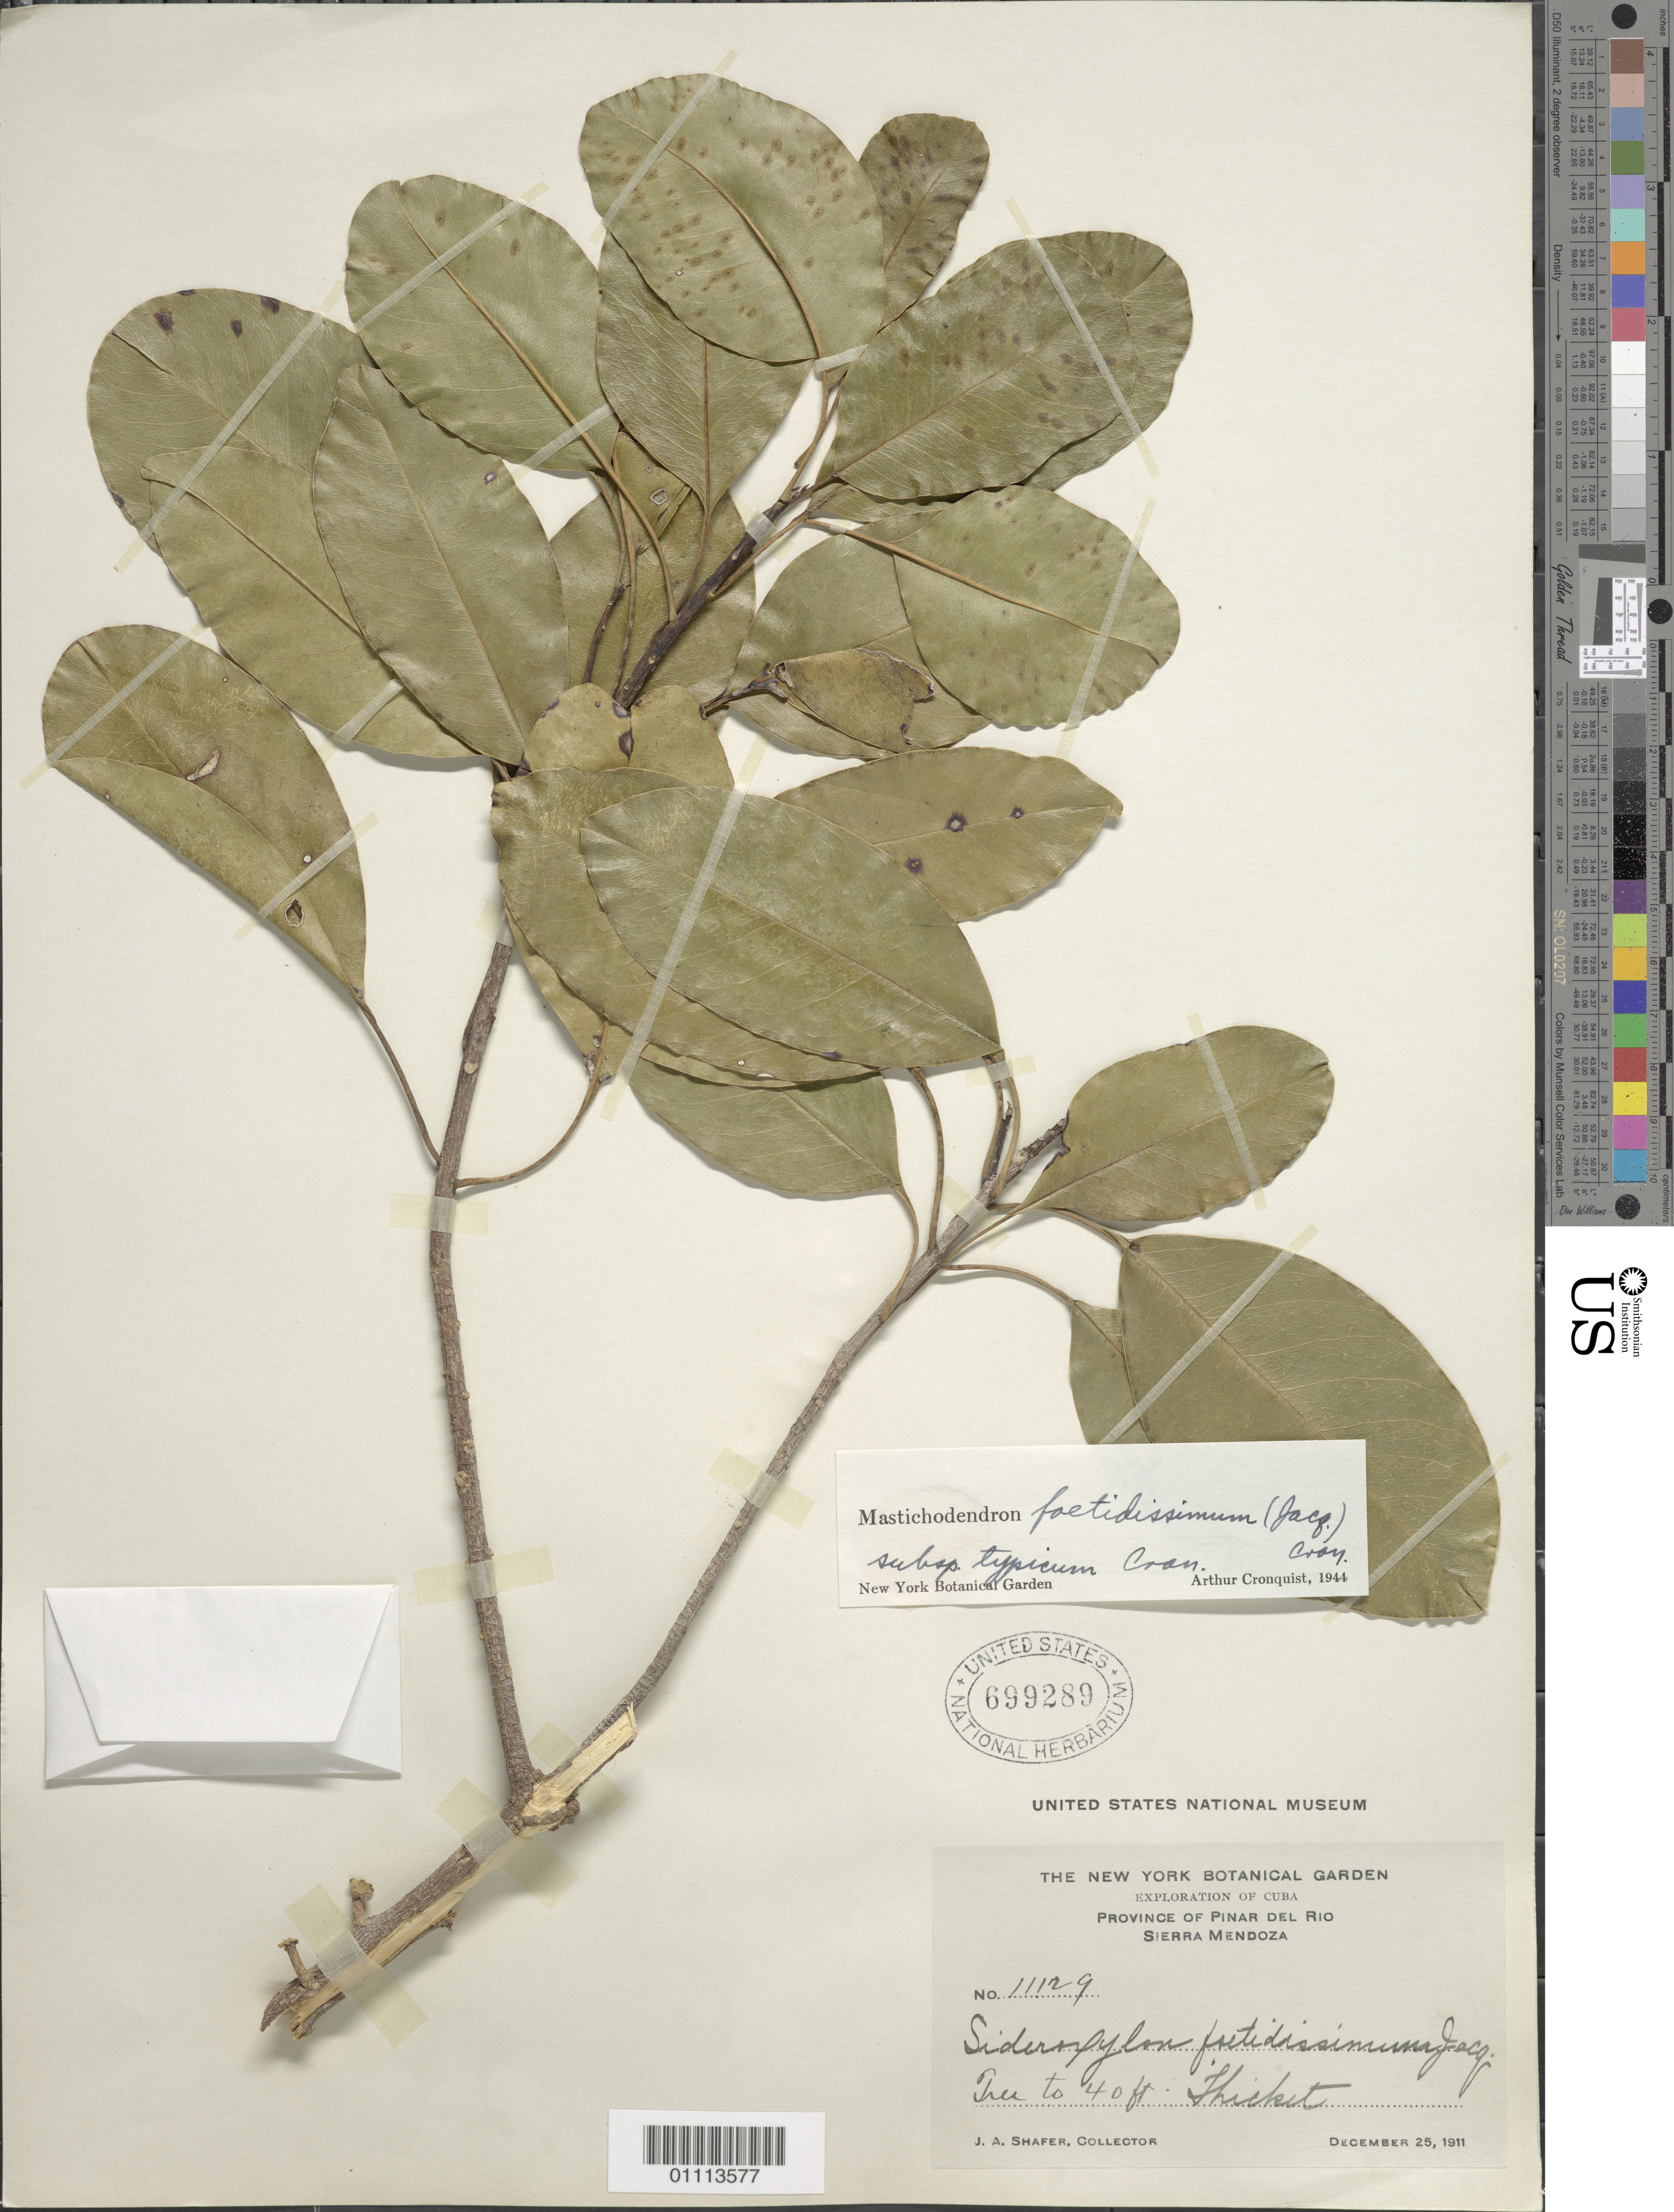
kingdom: Plantae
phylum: Tracheophyta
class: Magnoliopsida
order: Ericales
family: Sapotaceae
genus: Sideroxylon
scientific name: Sideroxylon foetidissimum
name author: Jacq.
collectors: J. A. Shafer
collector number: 11129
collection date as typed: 25 Dec 1911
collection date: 1911-12-25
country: Cuba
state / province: Pinar del Rio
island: Cuba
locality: Sierra Mendoza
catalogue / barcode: US 699289